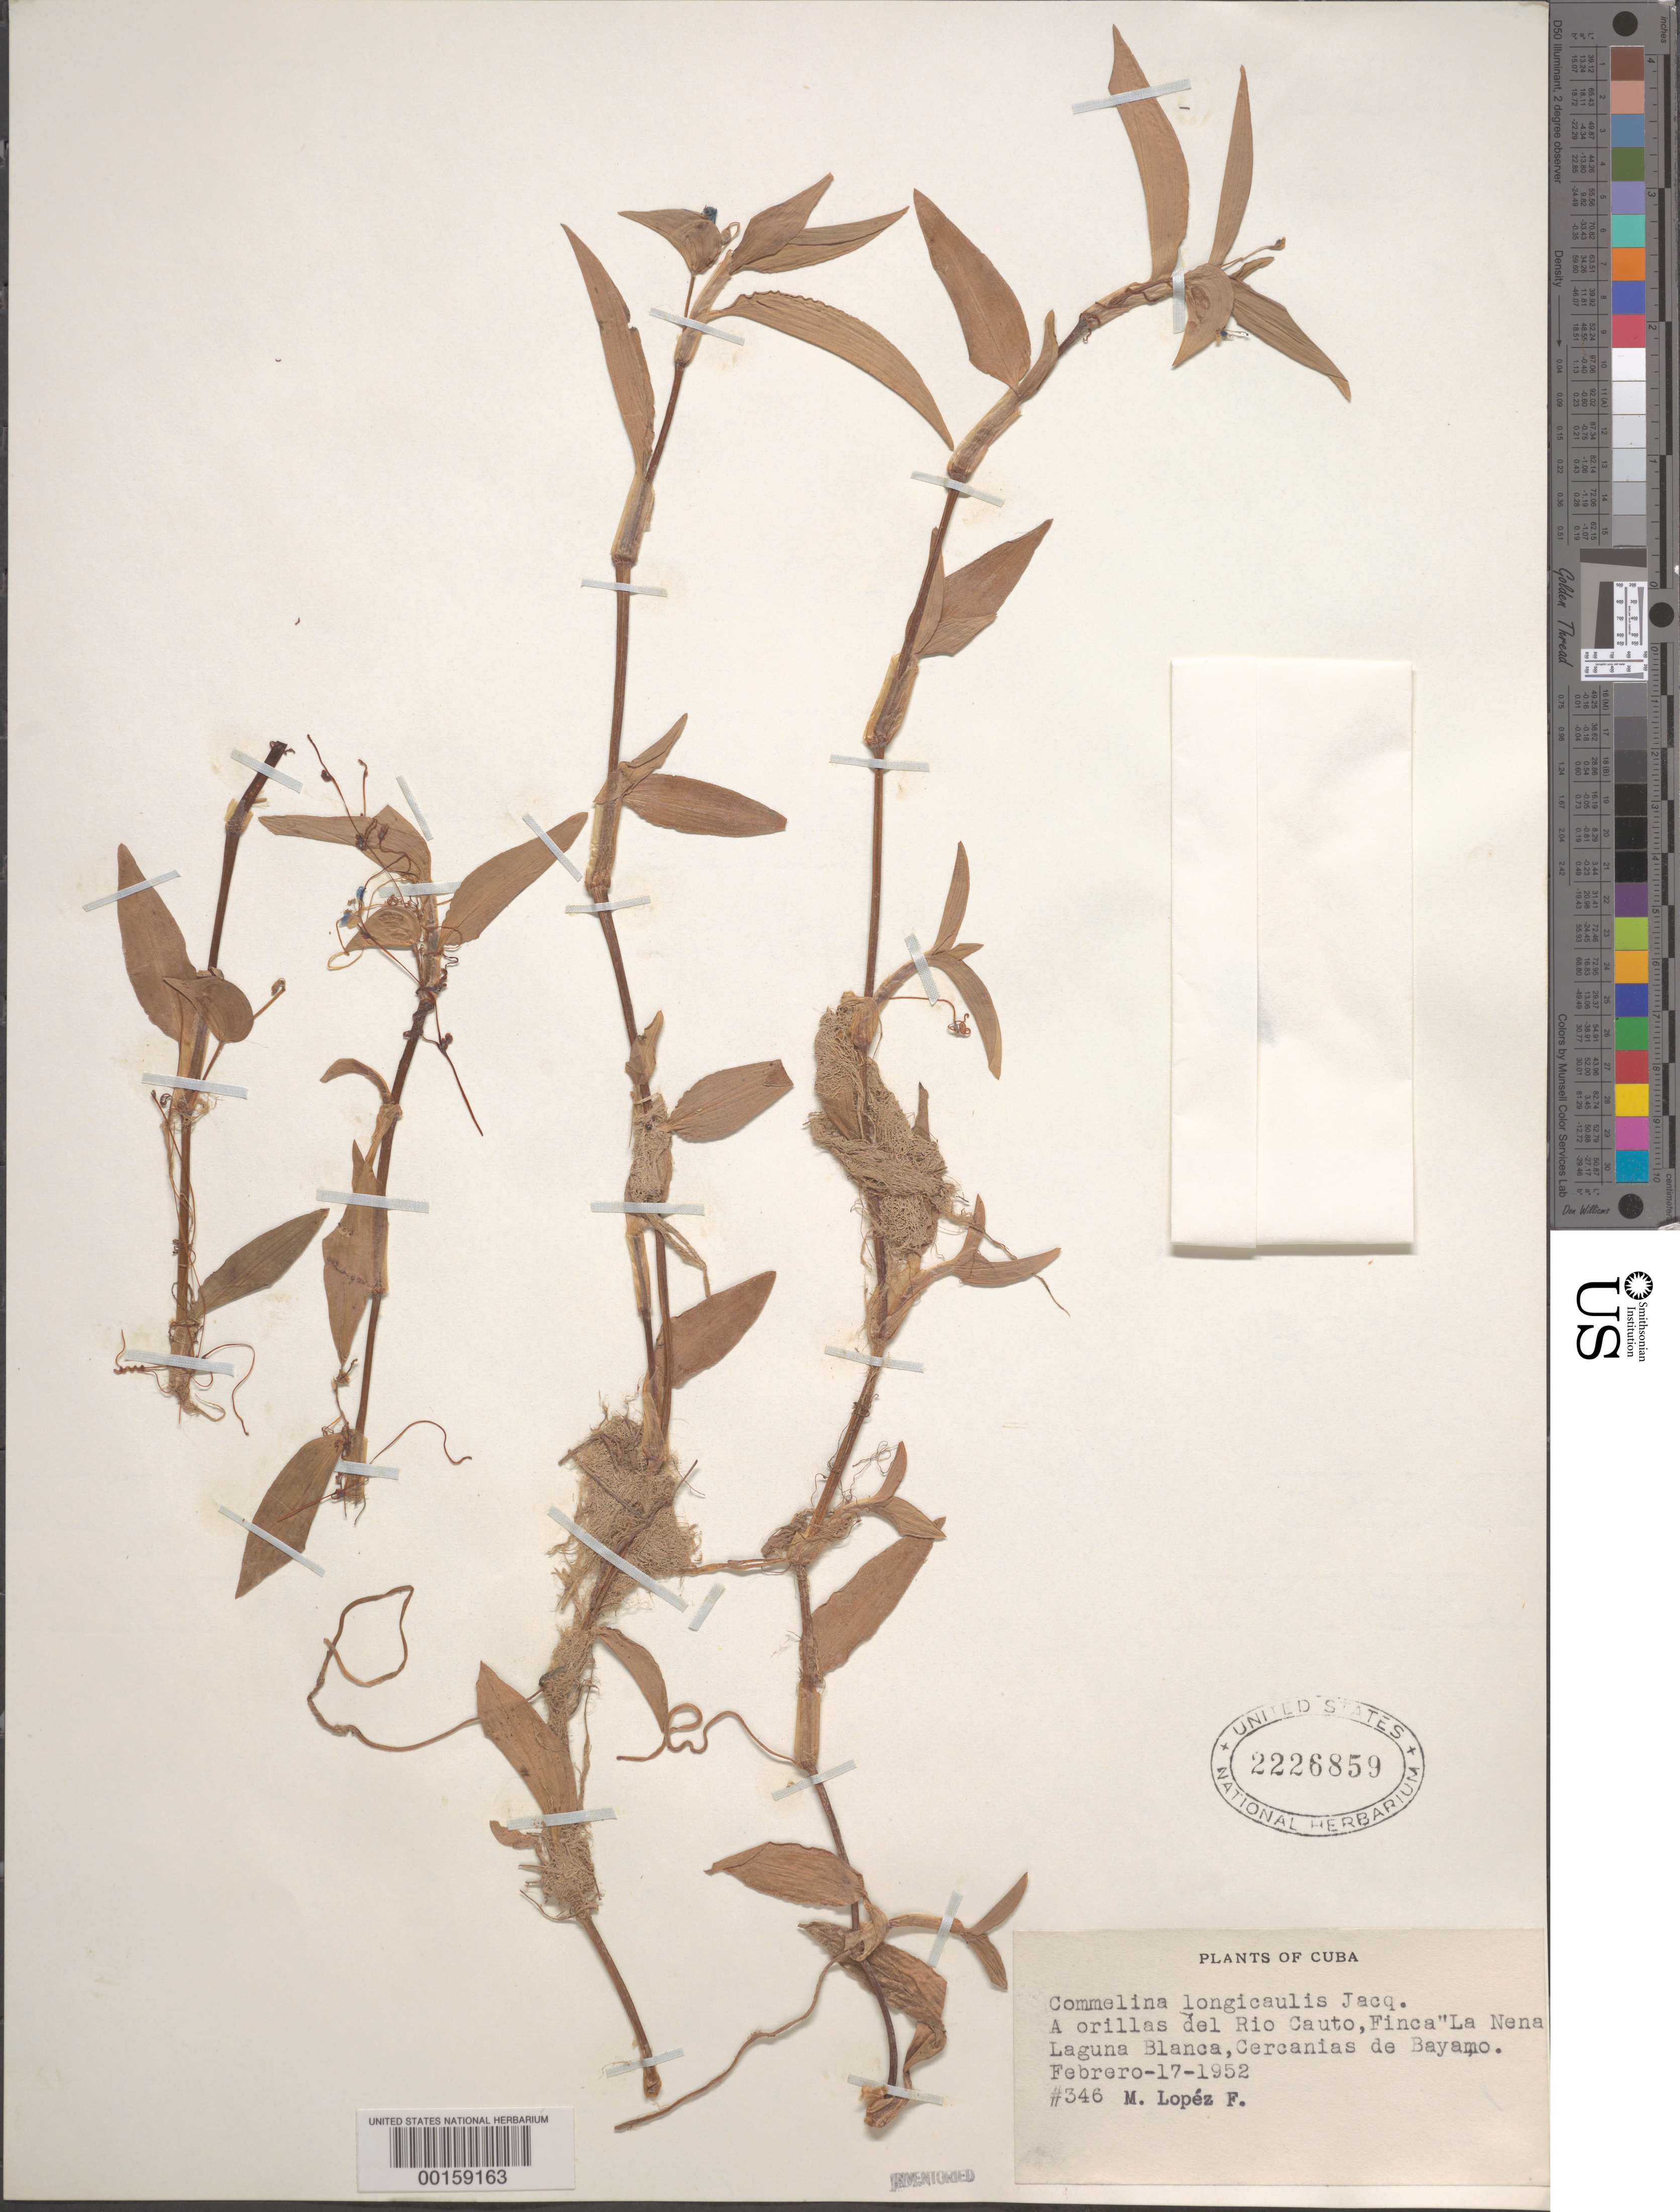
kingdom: Plantae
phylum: Tracheophyta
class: Liliopsida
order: Commelinales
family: Commelinaceae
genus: Commelina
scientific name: Commelina diffusa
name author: Burm. f.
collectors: M. López Figueiras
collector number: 346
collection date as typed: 17 Feb 1952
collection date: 1952-02-17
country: Cuba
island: Greater Antilles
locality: Laguna Blanca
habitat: River edge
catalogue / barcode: US 2226859